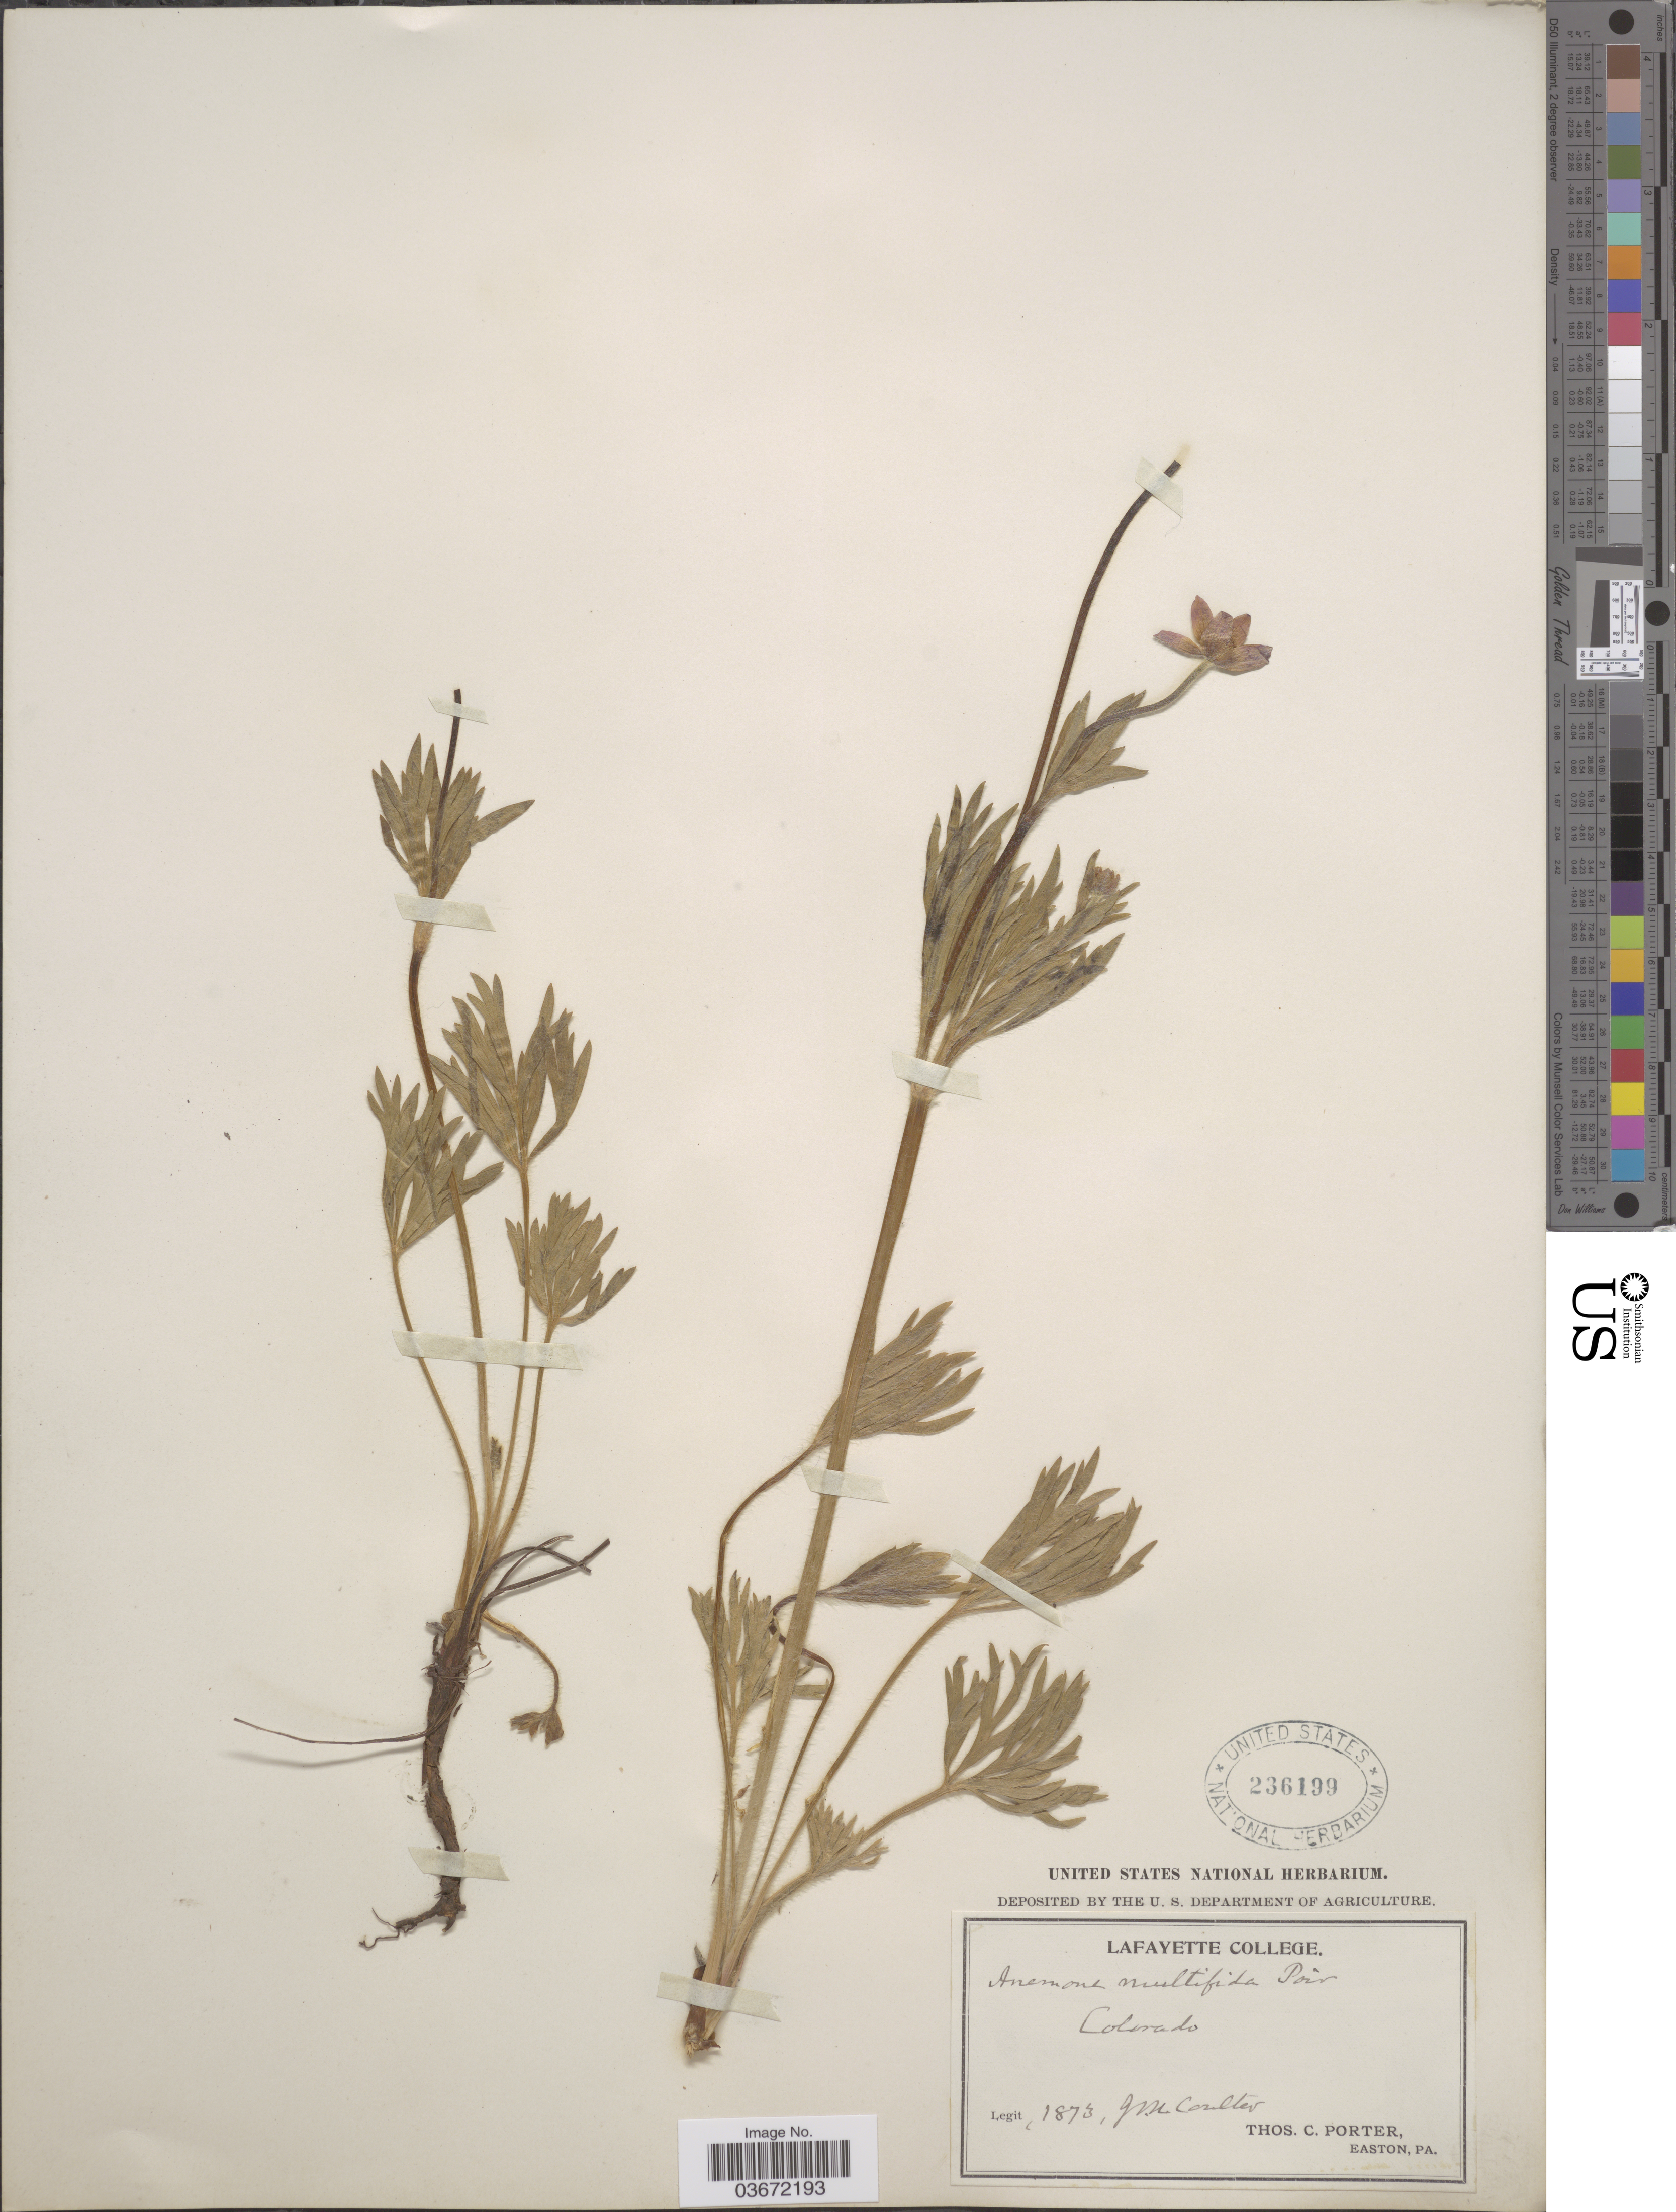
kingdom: Plantae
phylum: Tracheophyta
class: Magnoliopsida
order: Ranunculales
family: Ranunculaceae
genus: Anemone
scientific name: Anemone multifida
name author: Poir.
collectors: J. M. Coulter & T. Porter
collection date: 1873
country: United States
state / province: Colorado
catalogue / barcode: US 236199